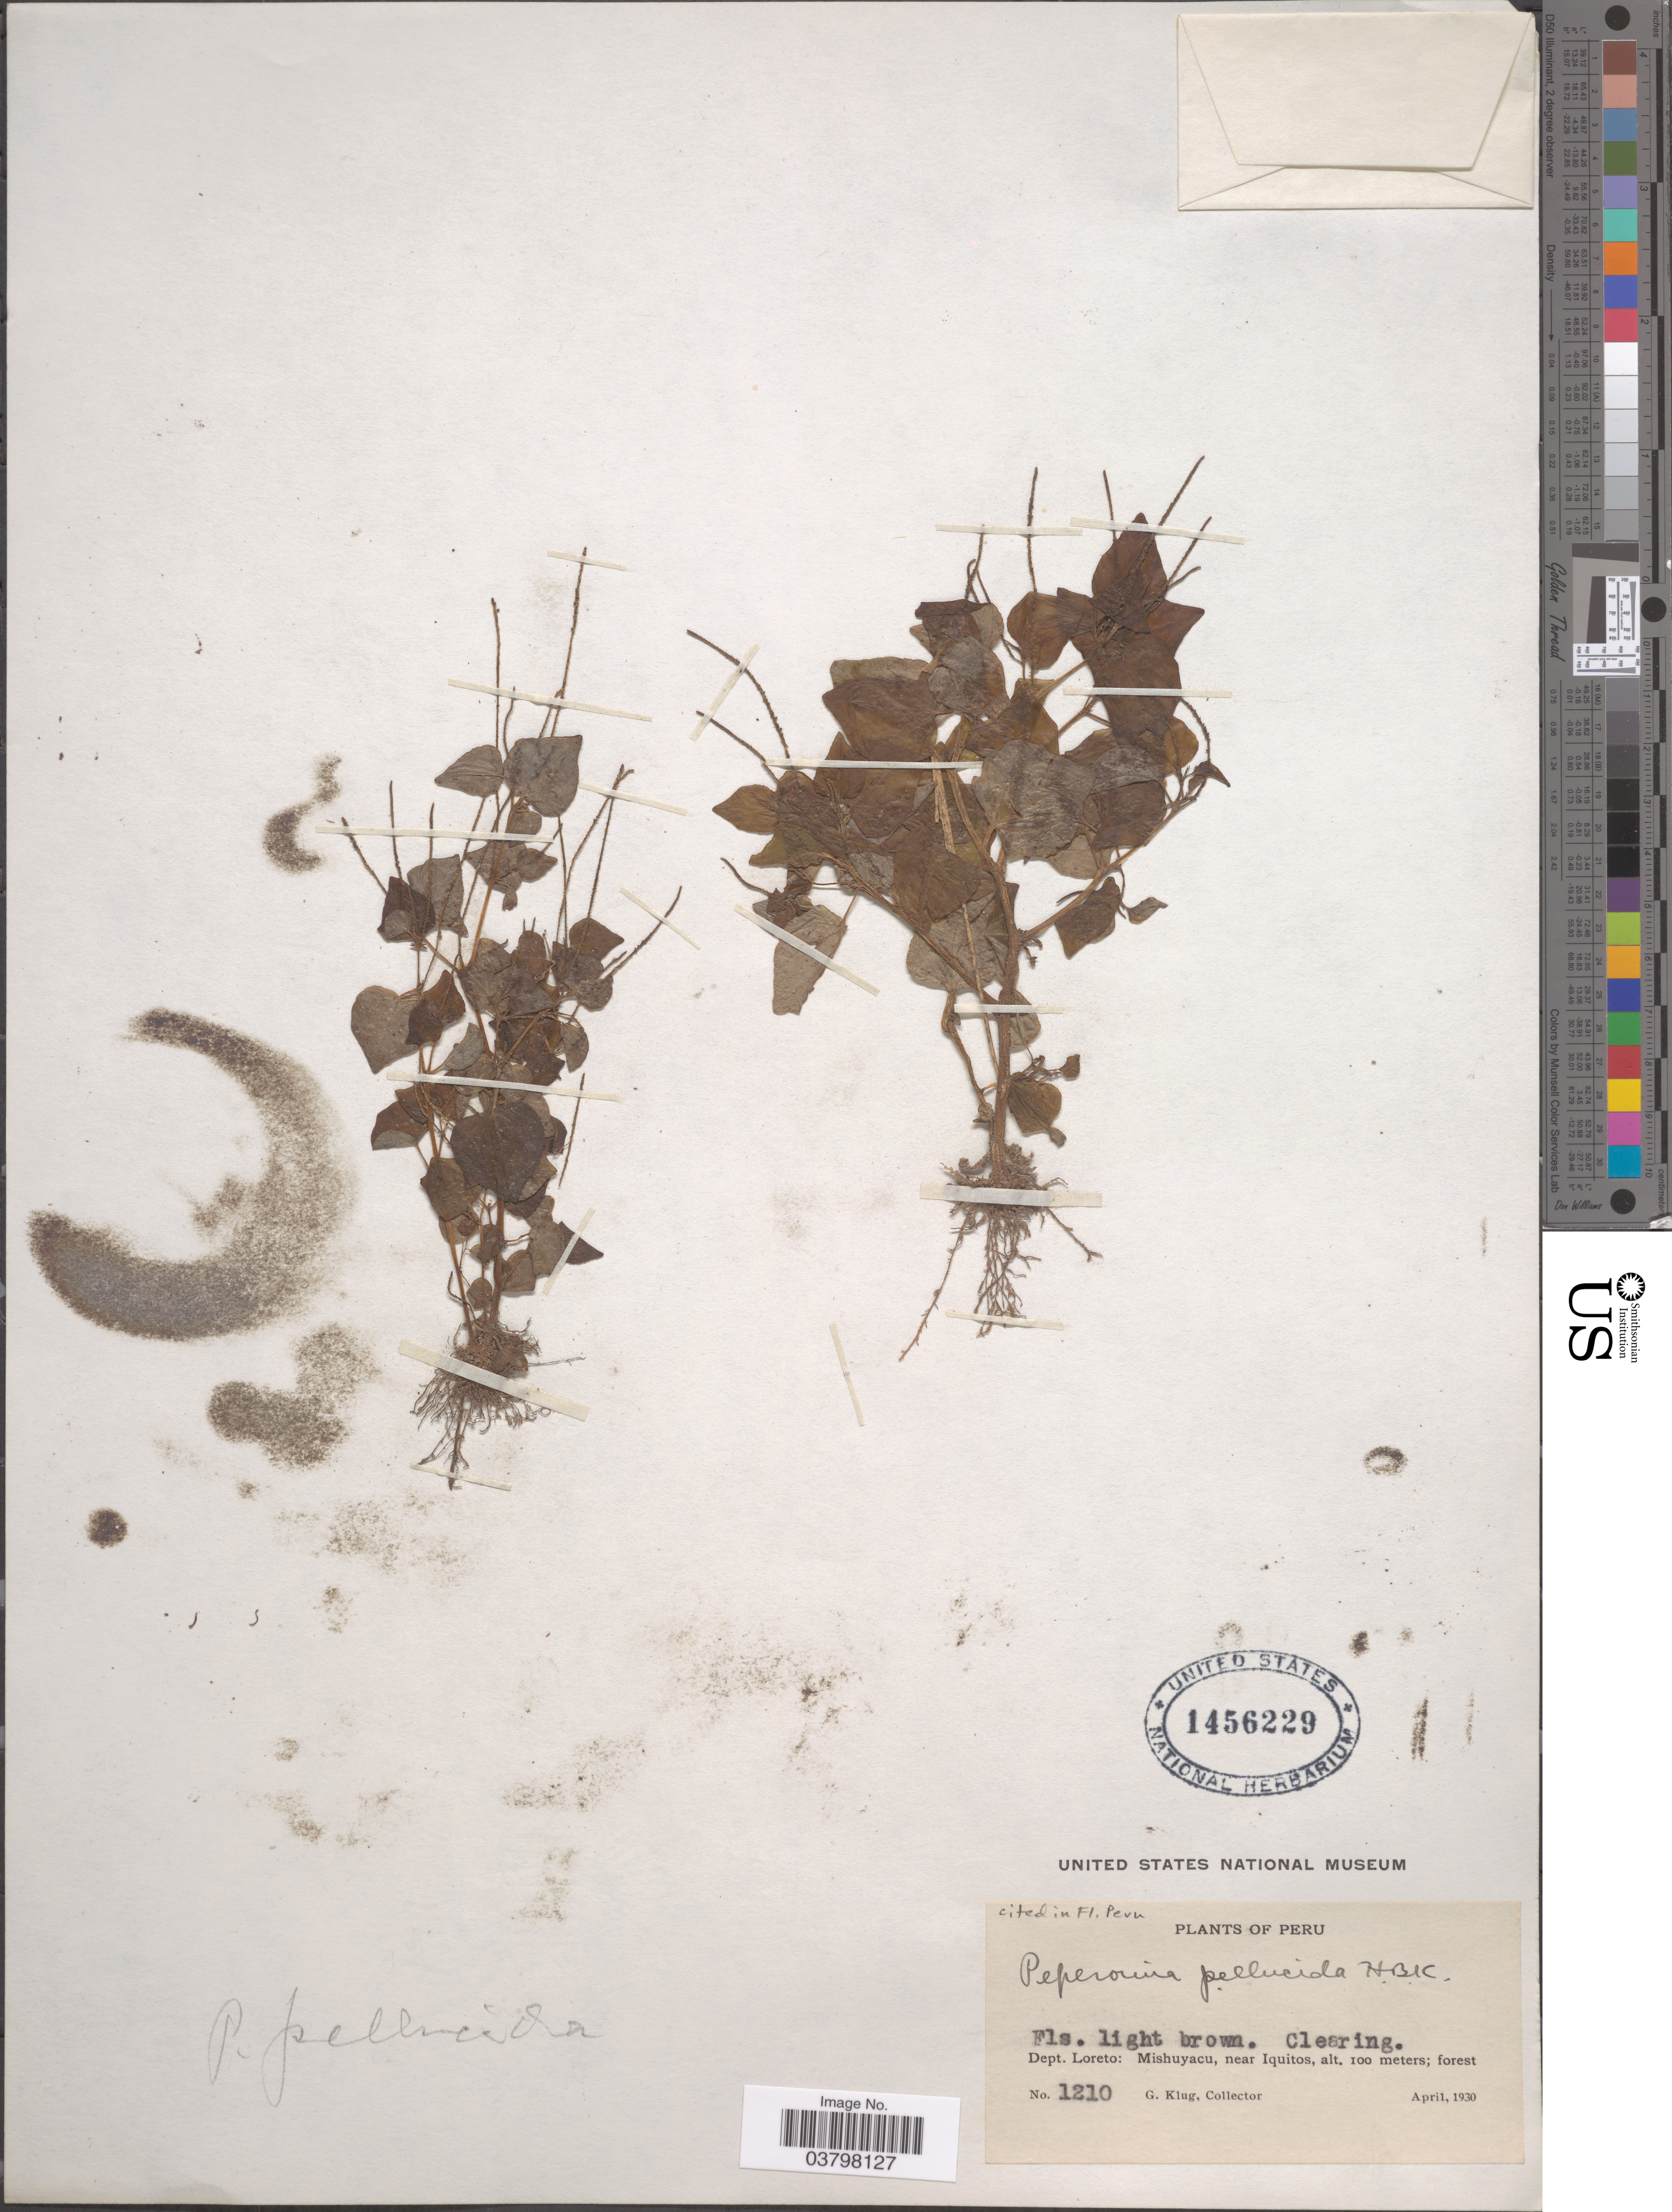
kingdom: Plantae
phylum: Tracheophyta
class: Magnoliopsida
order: Piperales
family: Piperaceae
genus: Peperomia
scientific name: Peperomia pellucida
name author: (L.) Kunth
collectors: G. Klug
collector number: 1210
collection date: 1930-04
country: Peru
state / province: Loreto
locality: Dept. Loreto: Mishuyacu, near Iquitos.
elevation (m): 100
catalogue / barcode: US 1456229